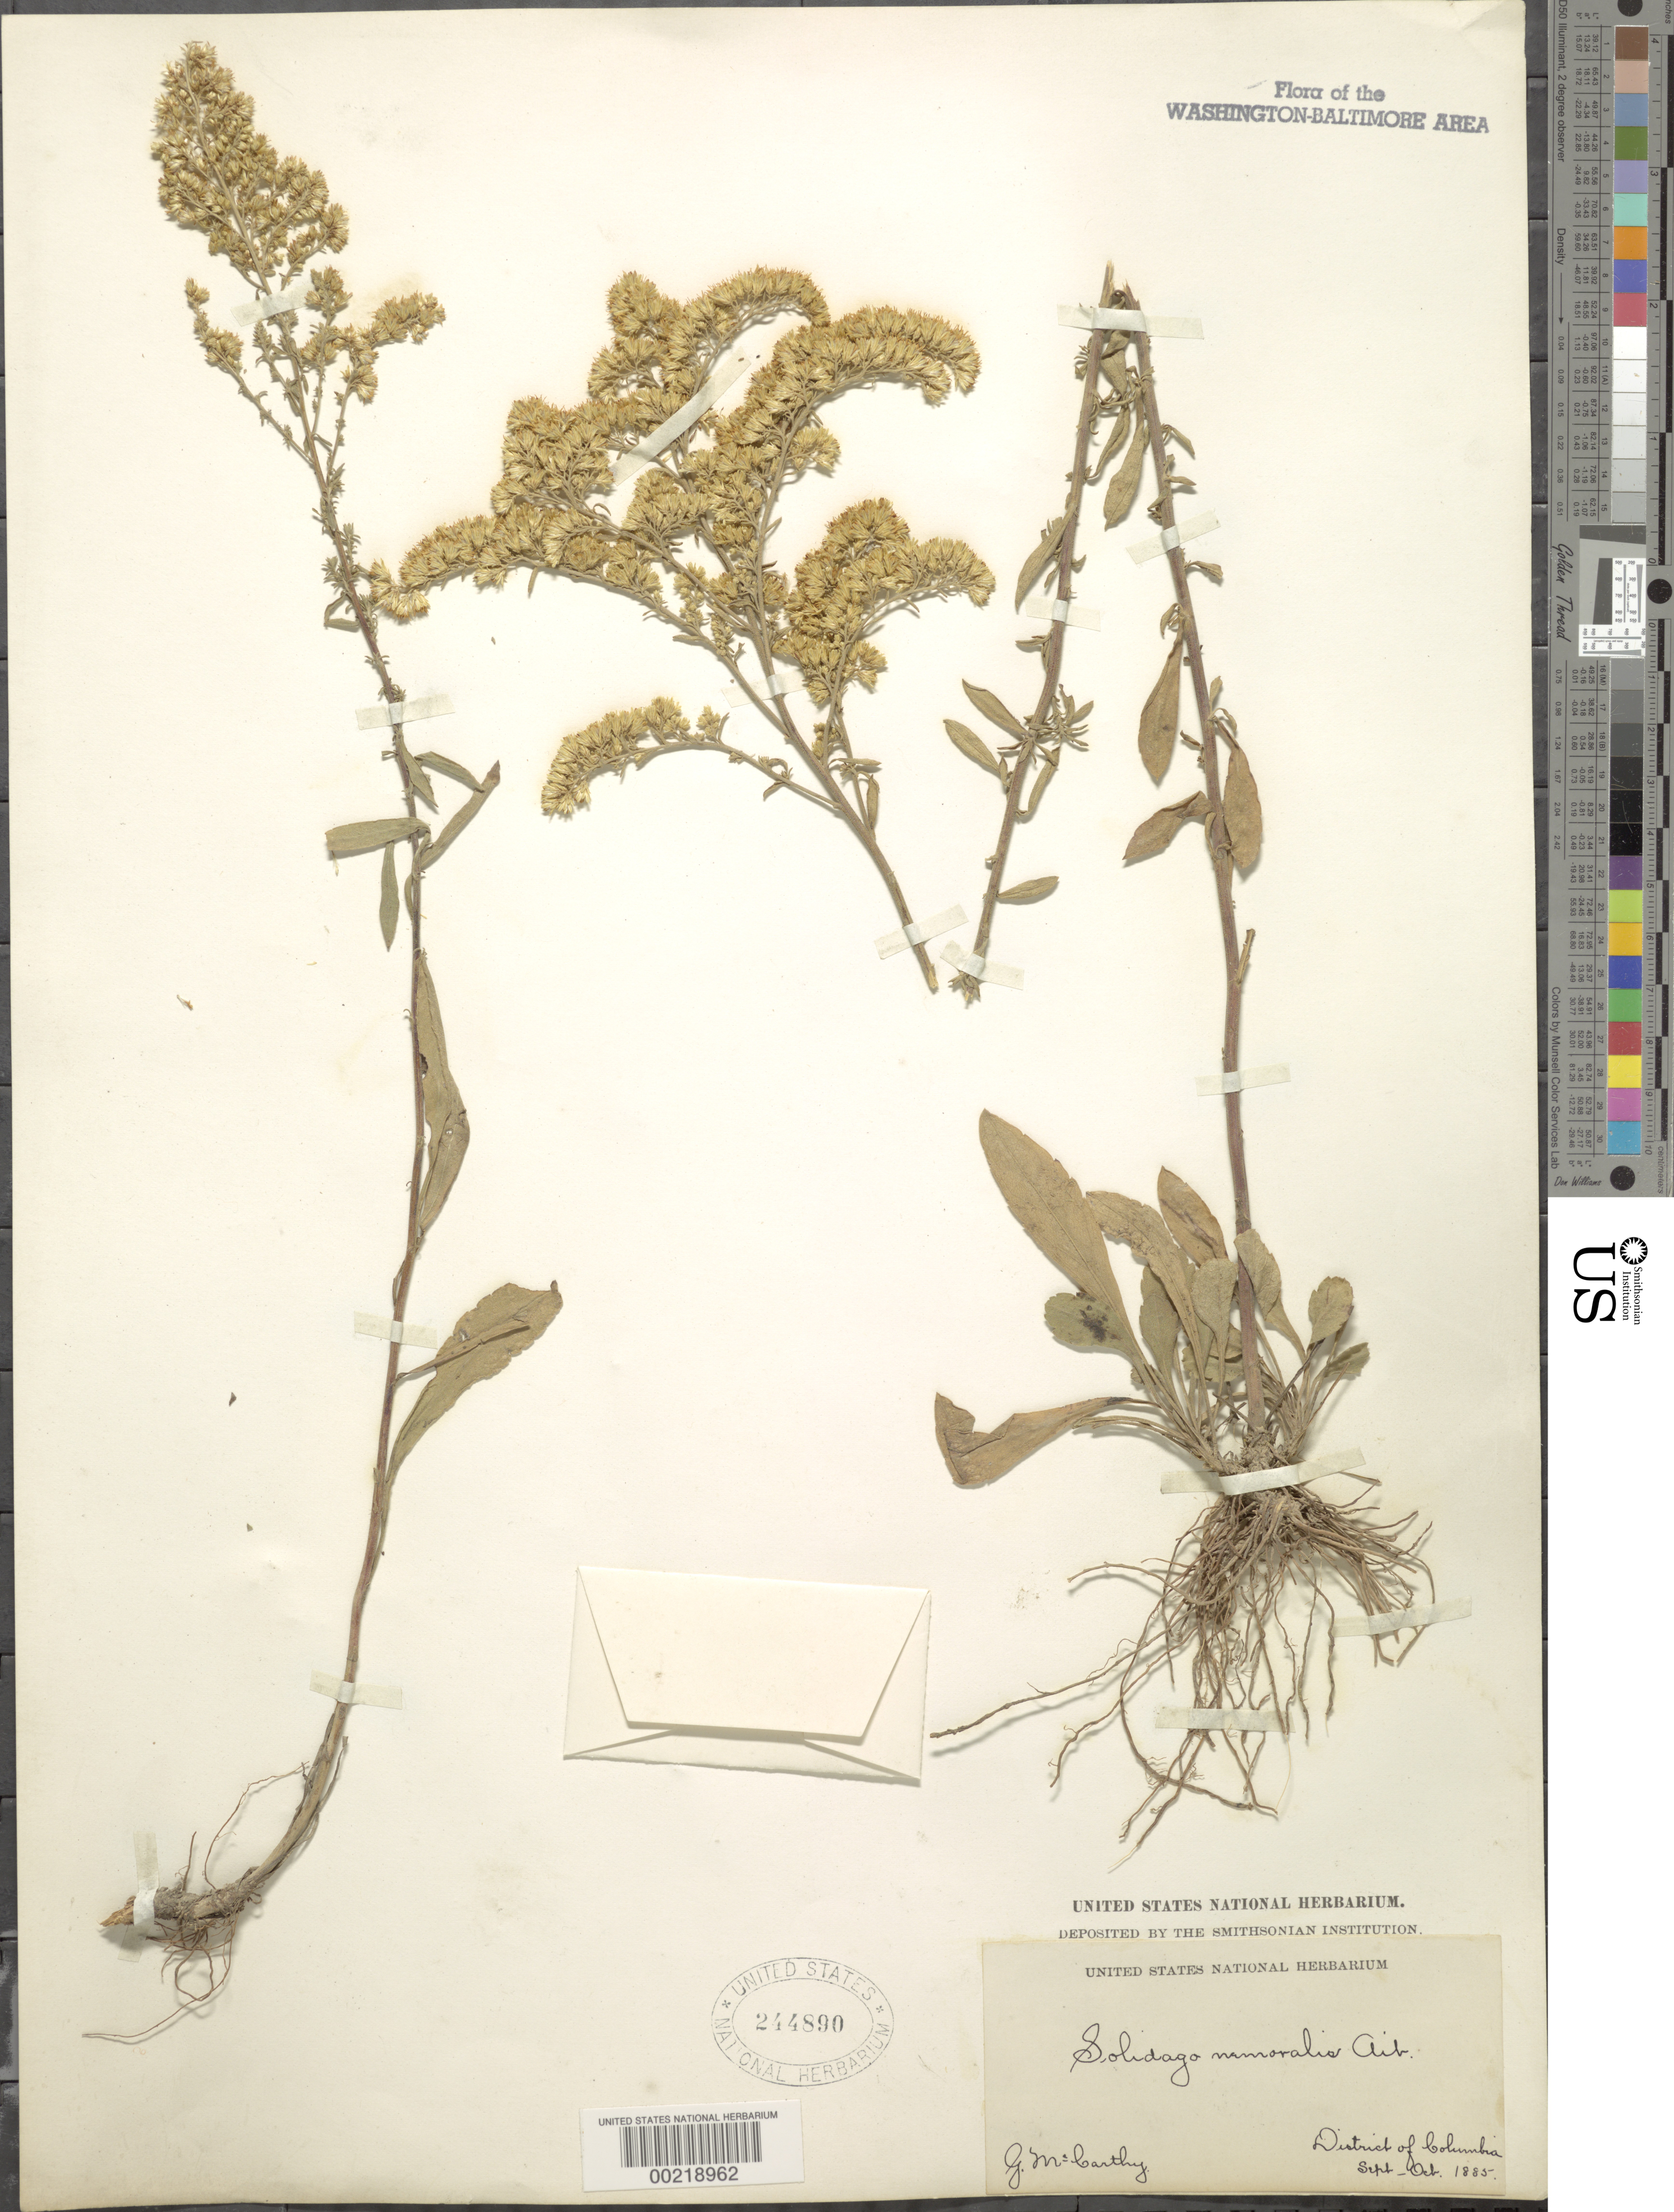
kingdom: Plantae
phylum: Tracheophyta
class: Magnoliopsida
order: Asterales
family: Asteraceae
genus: Solidago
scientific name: Solidago nemoralis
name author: Aiton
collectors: G. McCarthy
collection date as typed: Sep 1885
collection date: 1885-09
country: United States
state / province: District of Columbia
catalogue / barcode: US 244890